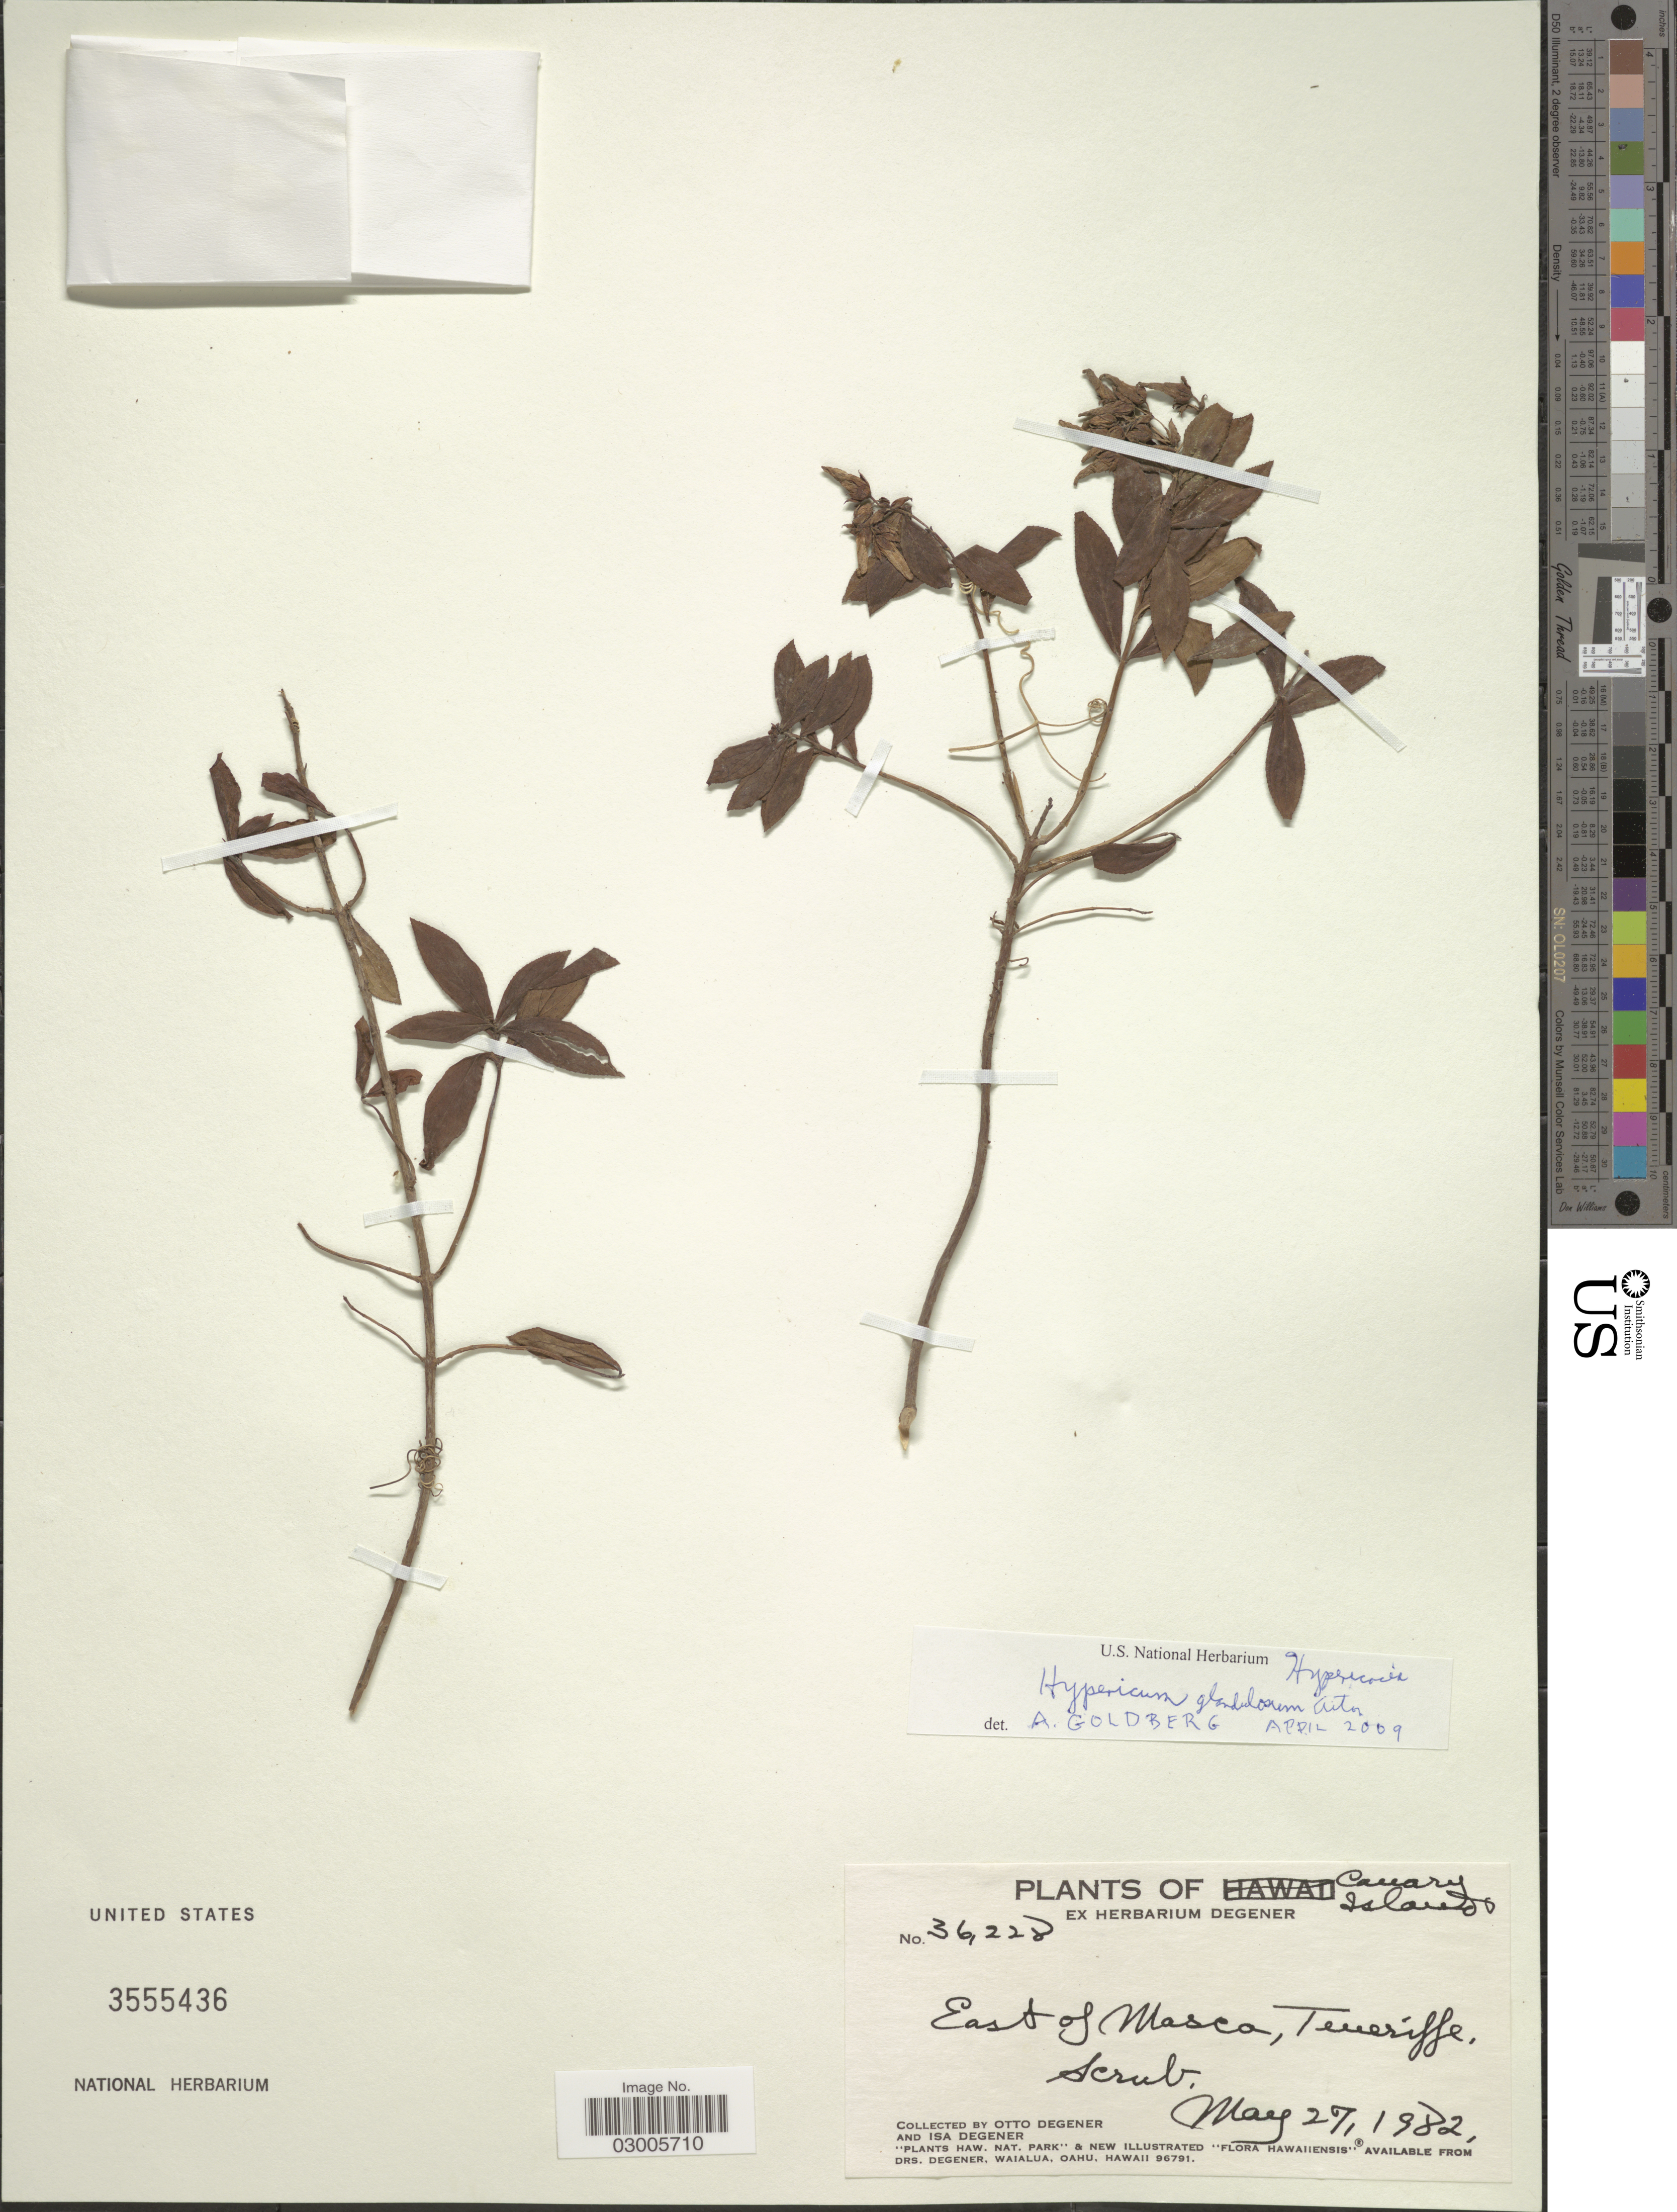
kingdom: Plantae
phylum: Tracheophyta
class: Magnoliopsida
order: Malpighiales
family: Hypericaceae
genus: Hypericum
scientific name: Hypericum glandulosum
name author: Dryand.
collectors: O. Degener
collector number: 36228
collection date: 1982-05-27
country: Spain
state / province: Canarias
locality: Canary Islands, East of Masca, Teneriffe.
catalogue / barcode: US 3555436